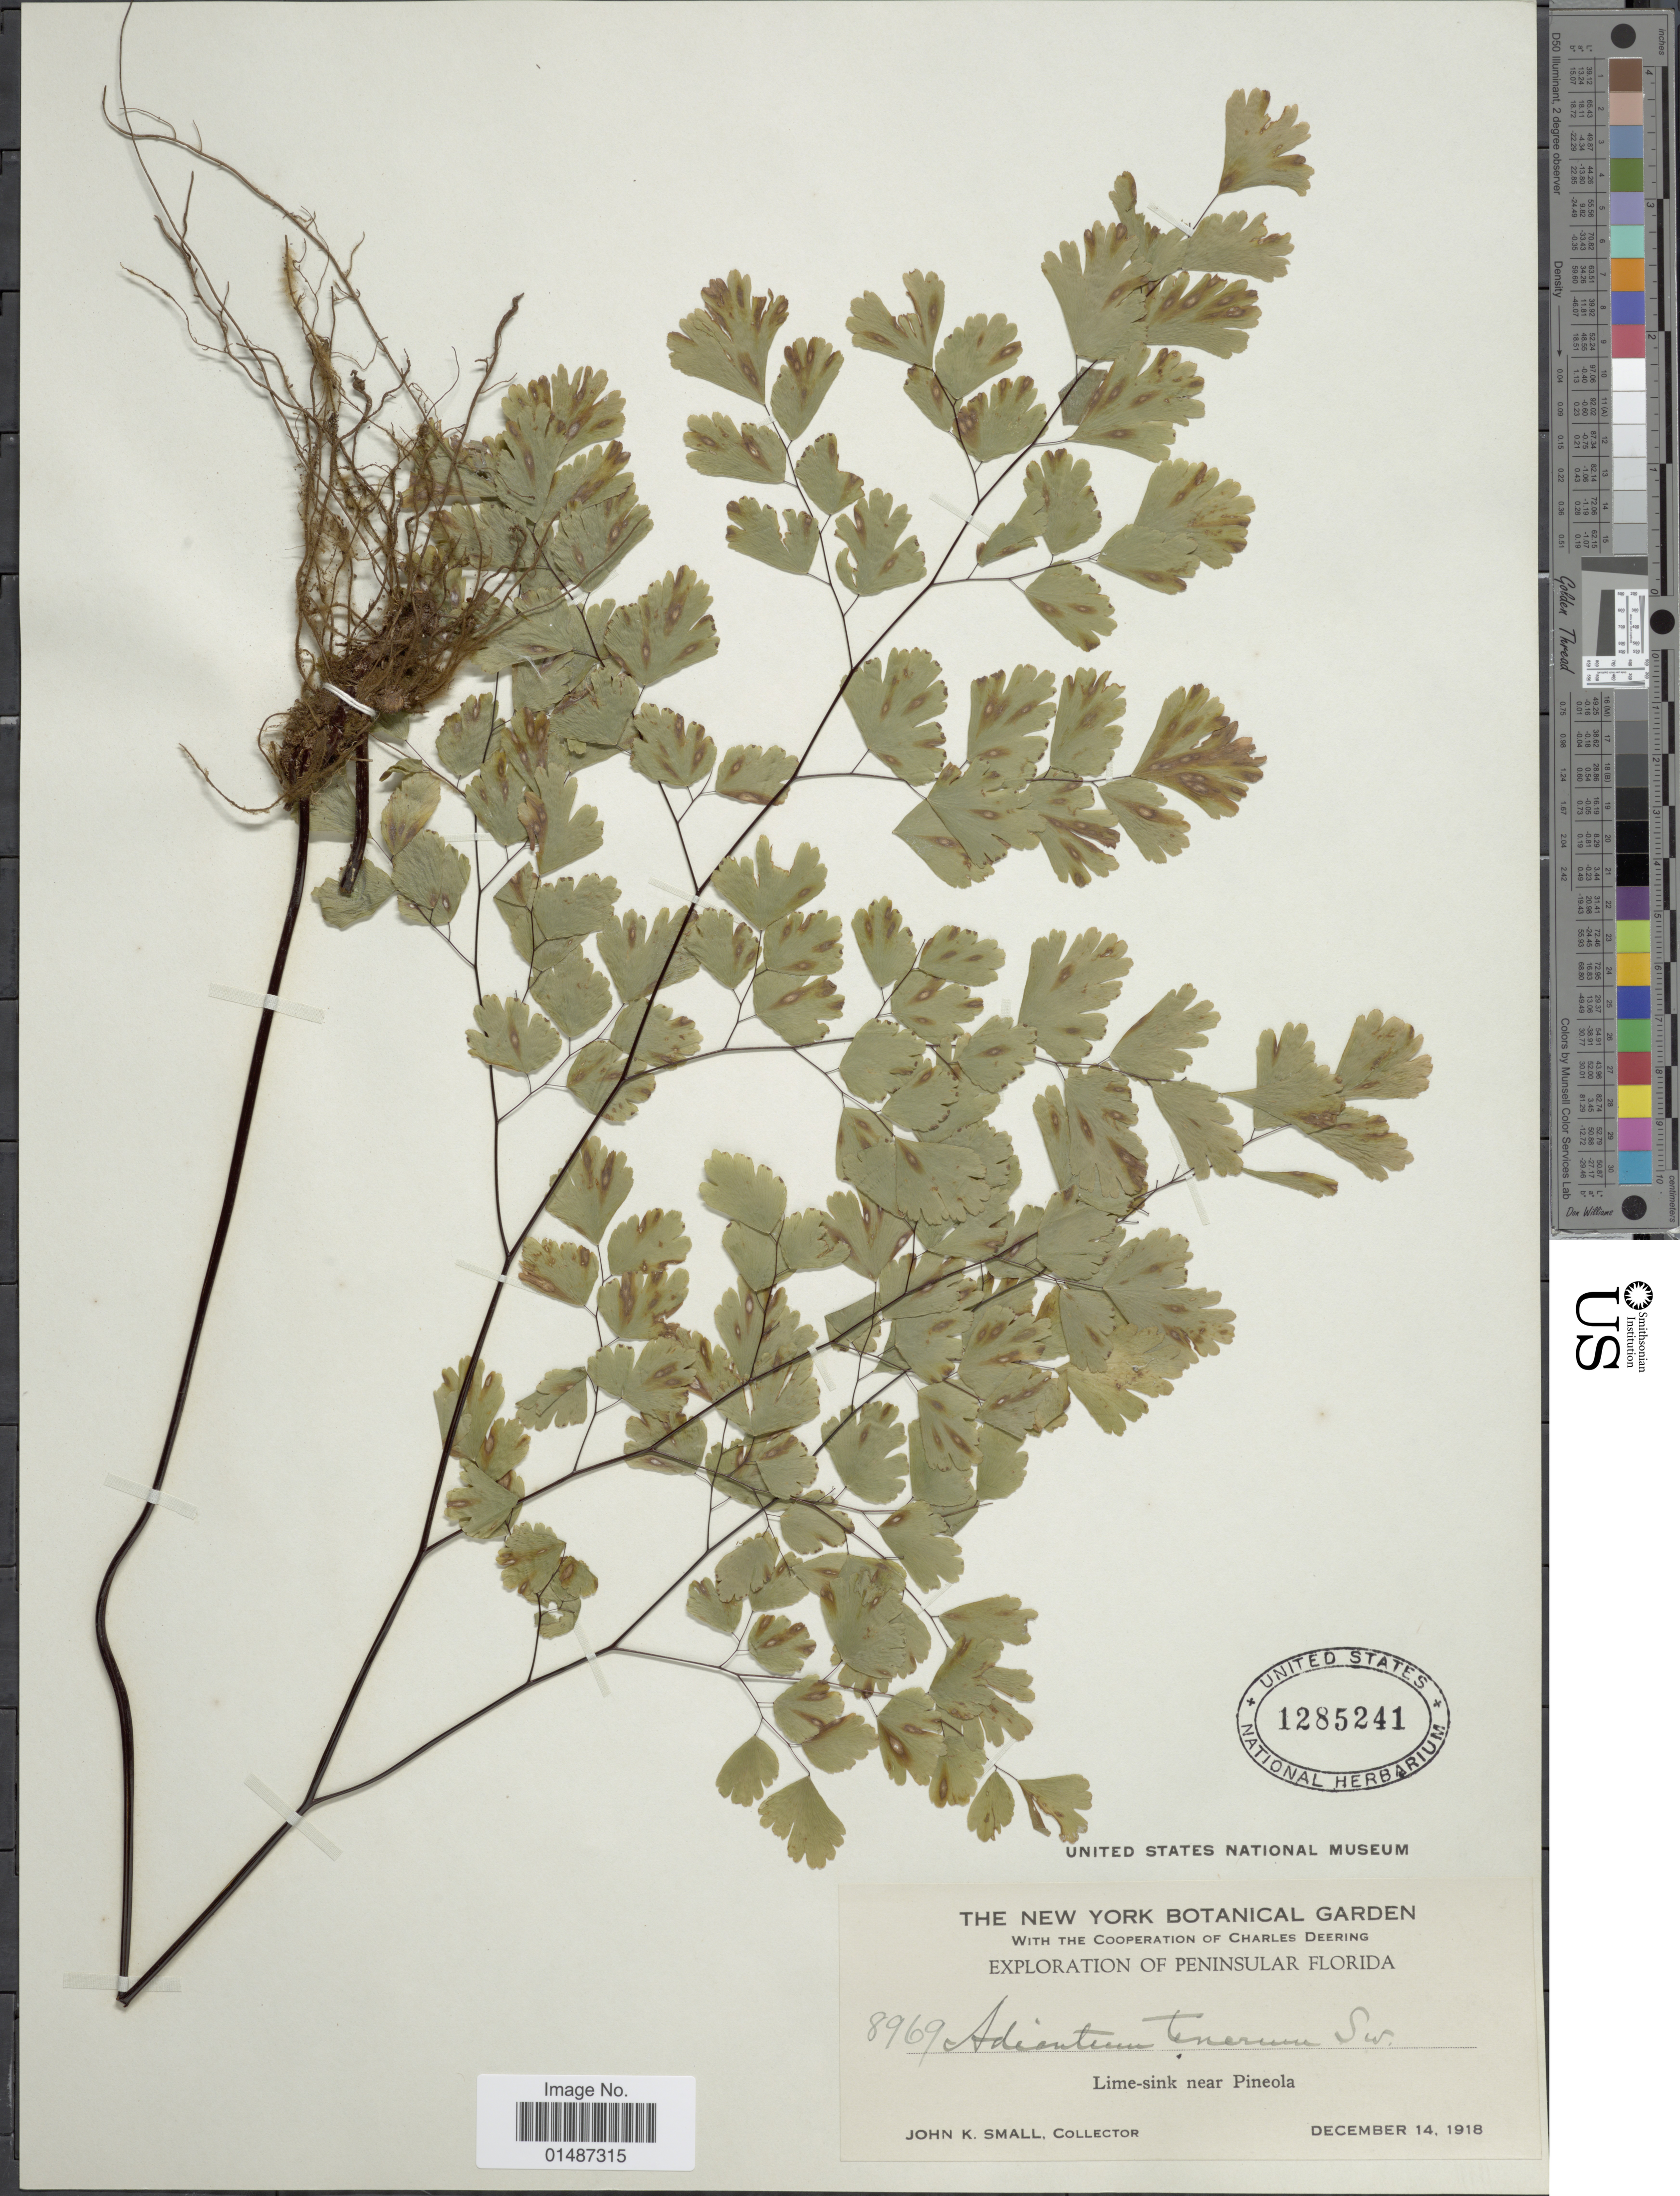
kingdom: Plantae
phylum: Tracheophyta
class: Polypodiopsida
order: Polypodiales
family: Pteridaceae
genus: Adiantum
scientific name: Adiantum tenerum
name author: Sw.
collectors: J. K. Small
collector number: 8969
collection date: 1918-12-14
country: United States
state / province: Florida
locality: Peninsular Florida. Lime-sink near Pineola.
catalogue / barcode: US 1285241